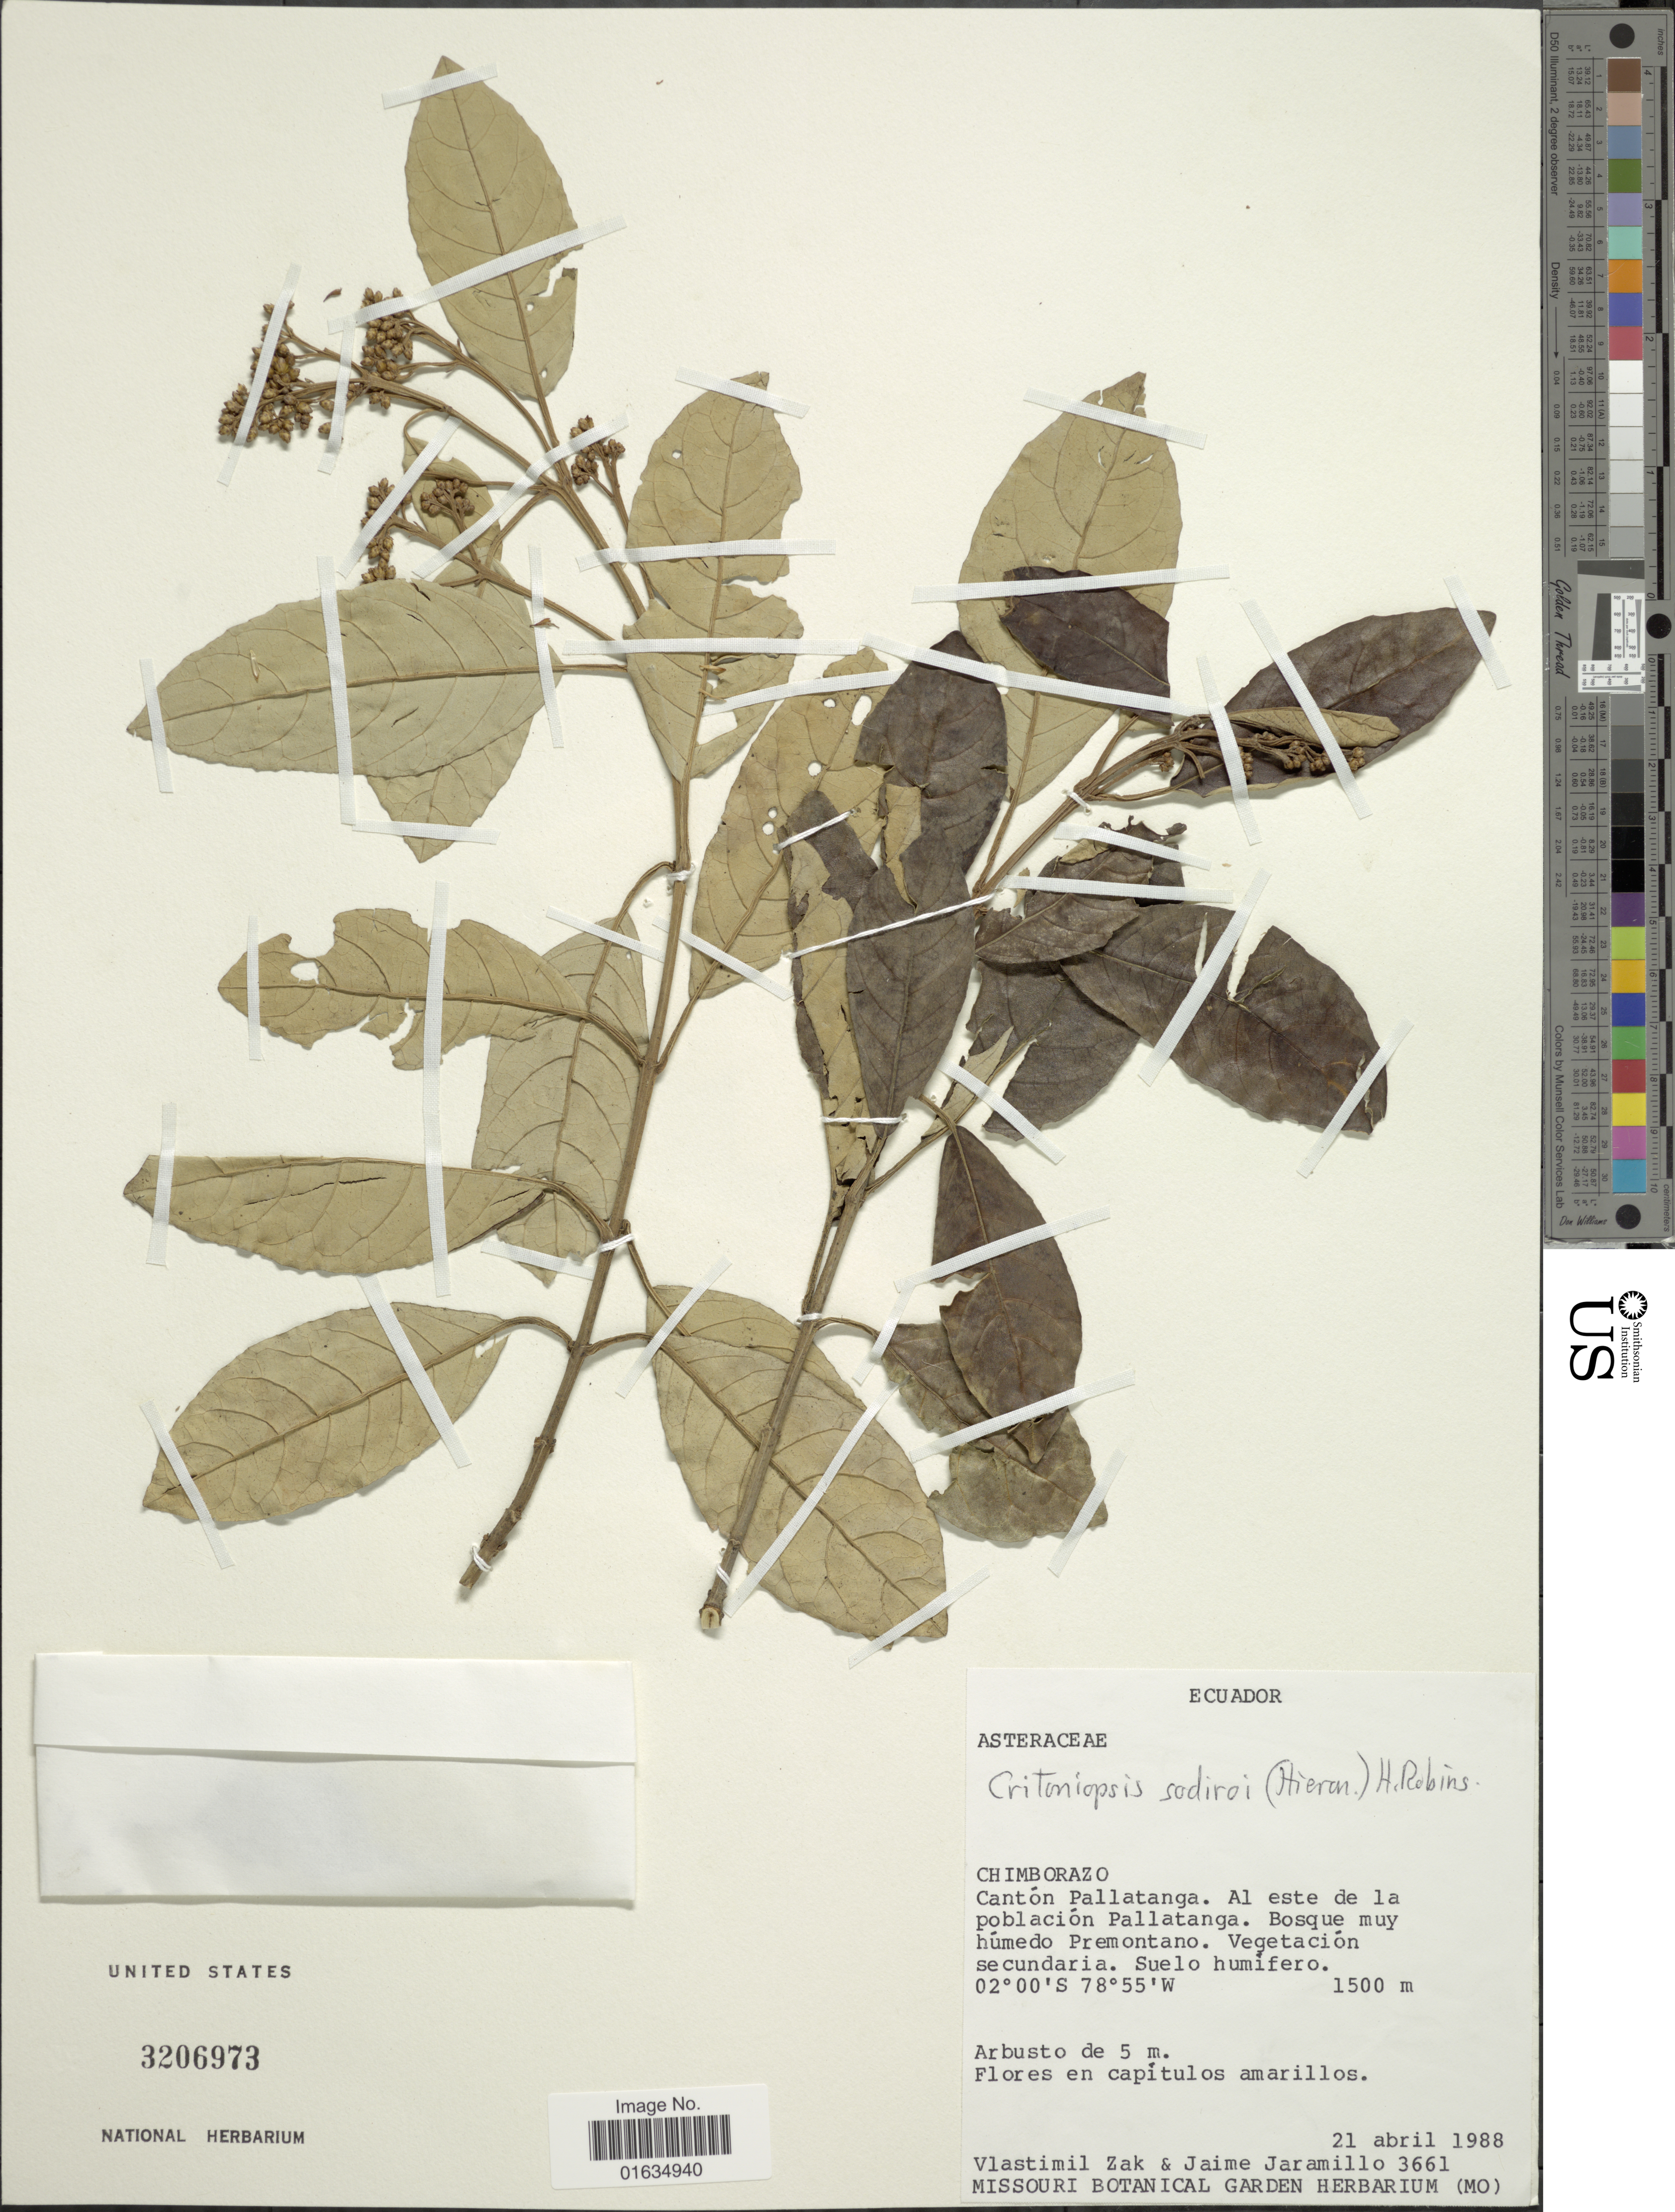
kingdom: Plantae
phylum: Tracheophyta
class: Magnoliopsida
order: Asterales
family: Asteraceae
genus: Critoniopsis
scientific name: Critoniopsis sodiroi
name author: (Hieron. ex Sodiro) H. Rob.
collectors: V. Zak & J. Jaramillo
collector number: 3661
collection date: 1988-04-21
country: Ecuador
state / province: Chimborazo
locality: Canton Pallatanga,al este de la poblacion Pallatanga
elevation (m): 1500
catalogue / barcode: US 3206973